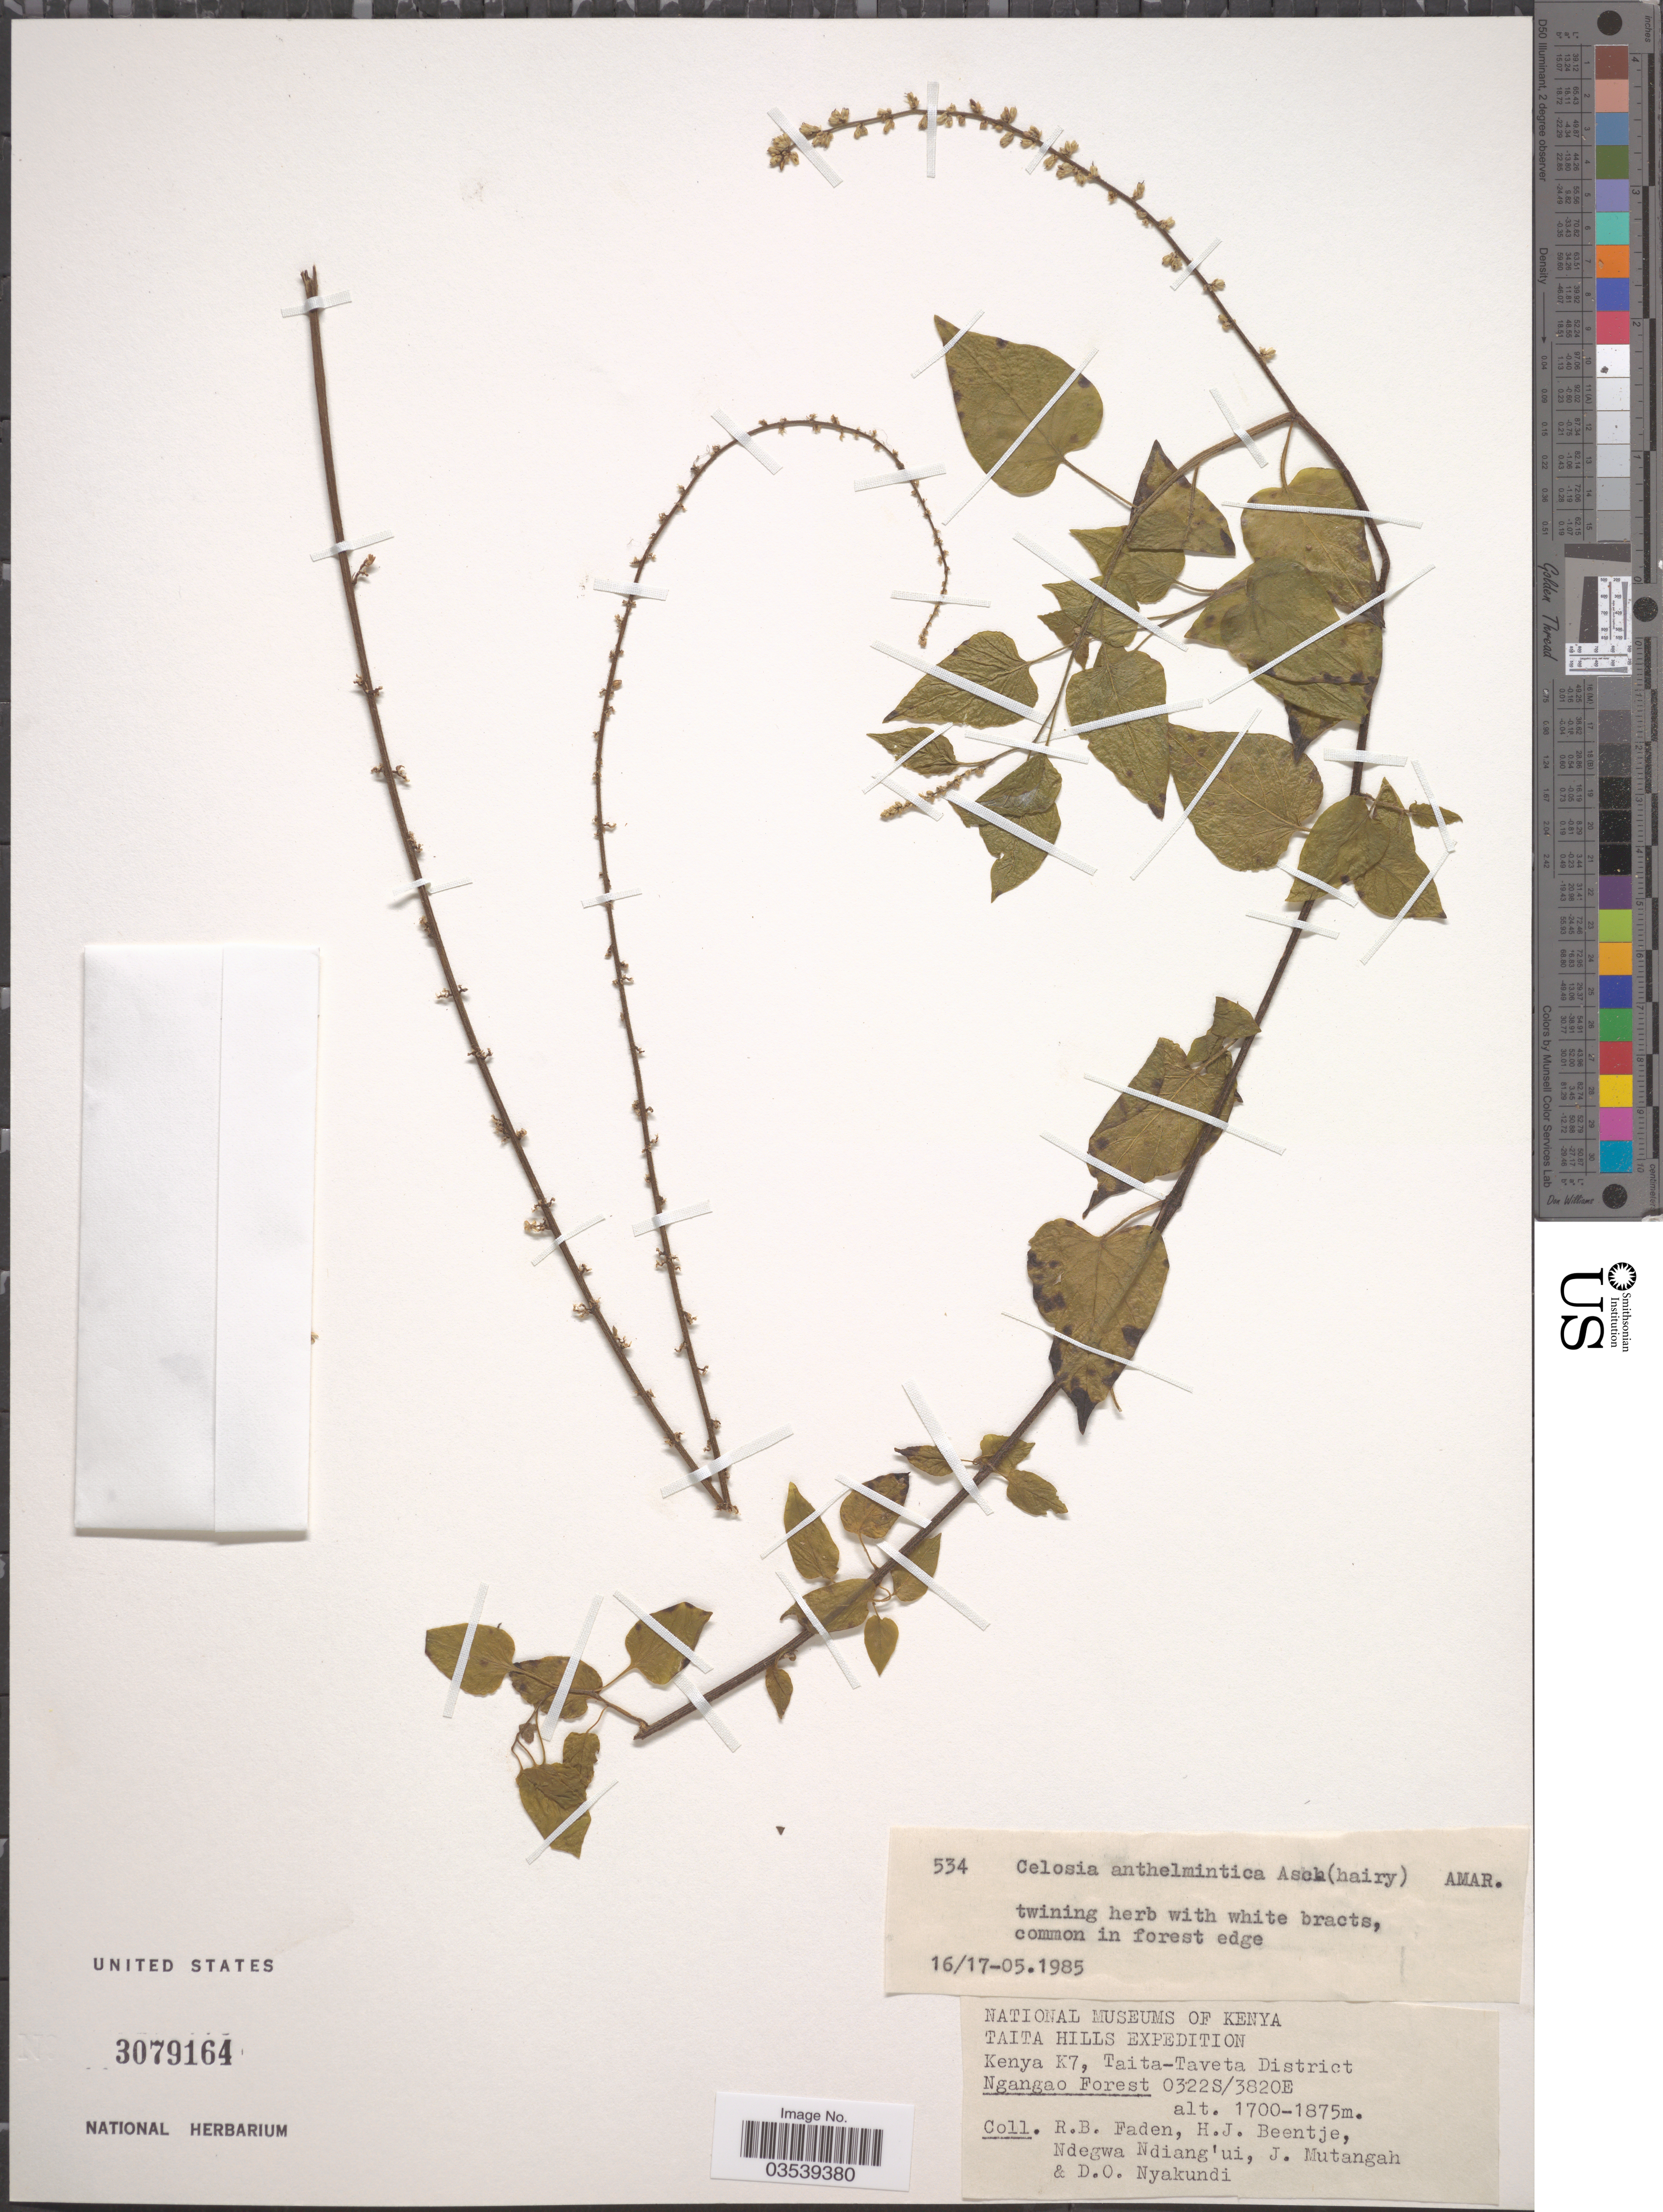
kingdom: Plantae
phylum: Tracheophyta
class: Magnoliopsida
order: Caryophyllales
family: Amaranthaceae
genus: Celosia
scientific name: Celosia anthelminthica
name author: Aschers.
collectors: R. B. Faden, H. J. Beentje, Ndegwa Ndiang'ui, J. Mutangah & D. Nyakundi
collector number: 534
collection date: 1985-05-16/1985-05-17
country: Kenya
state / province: Taita Taveta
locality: Taita Hills. Kenya K7, Taita-Taveta District, Ngangao Forest.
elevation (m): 1700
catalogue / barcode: US 3079164